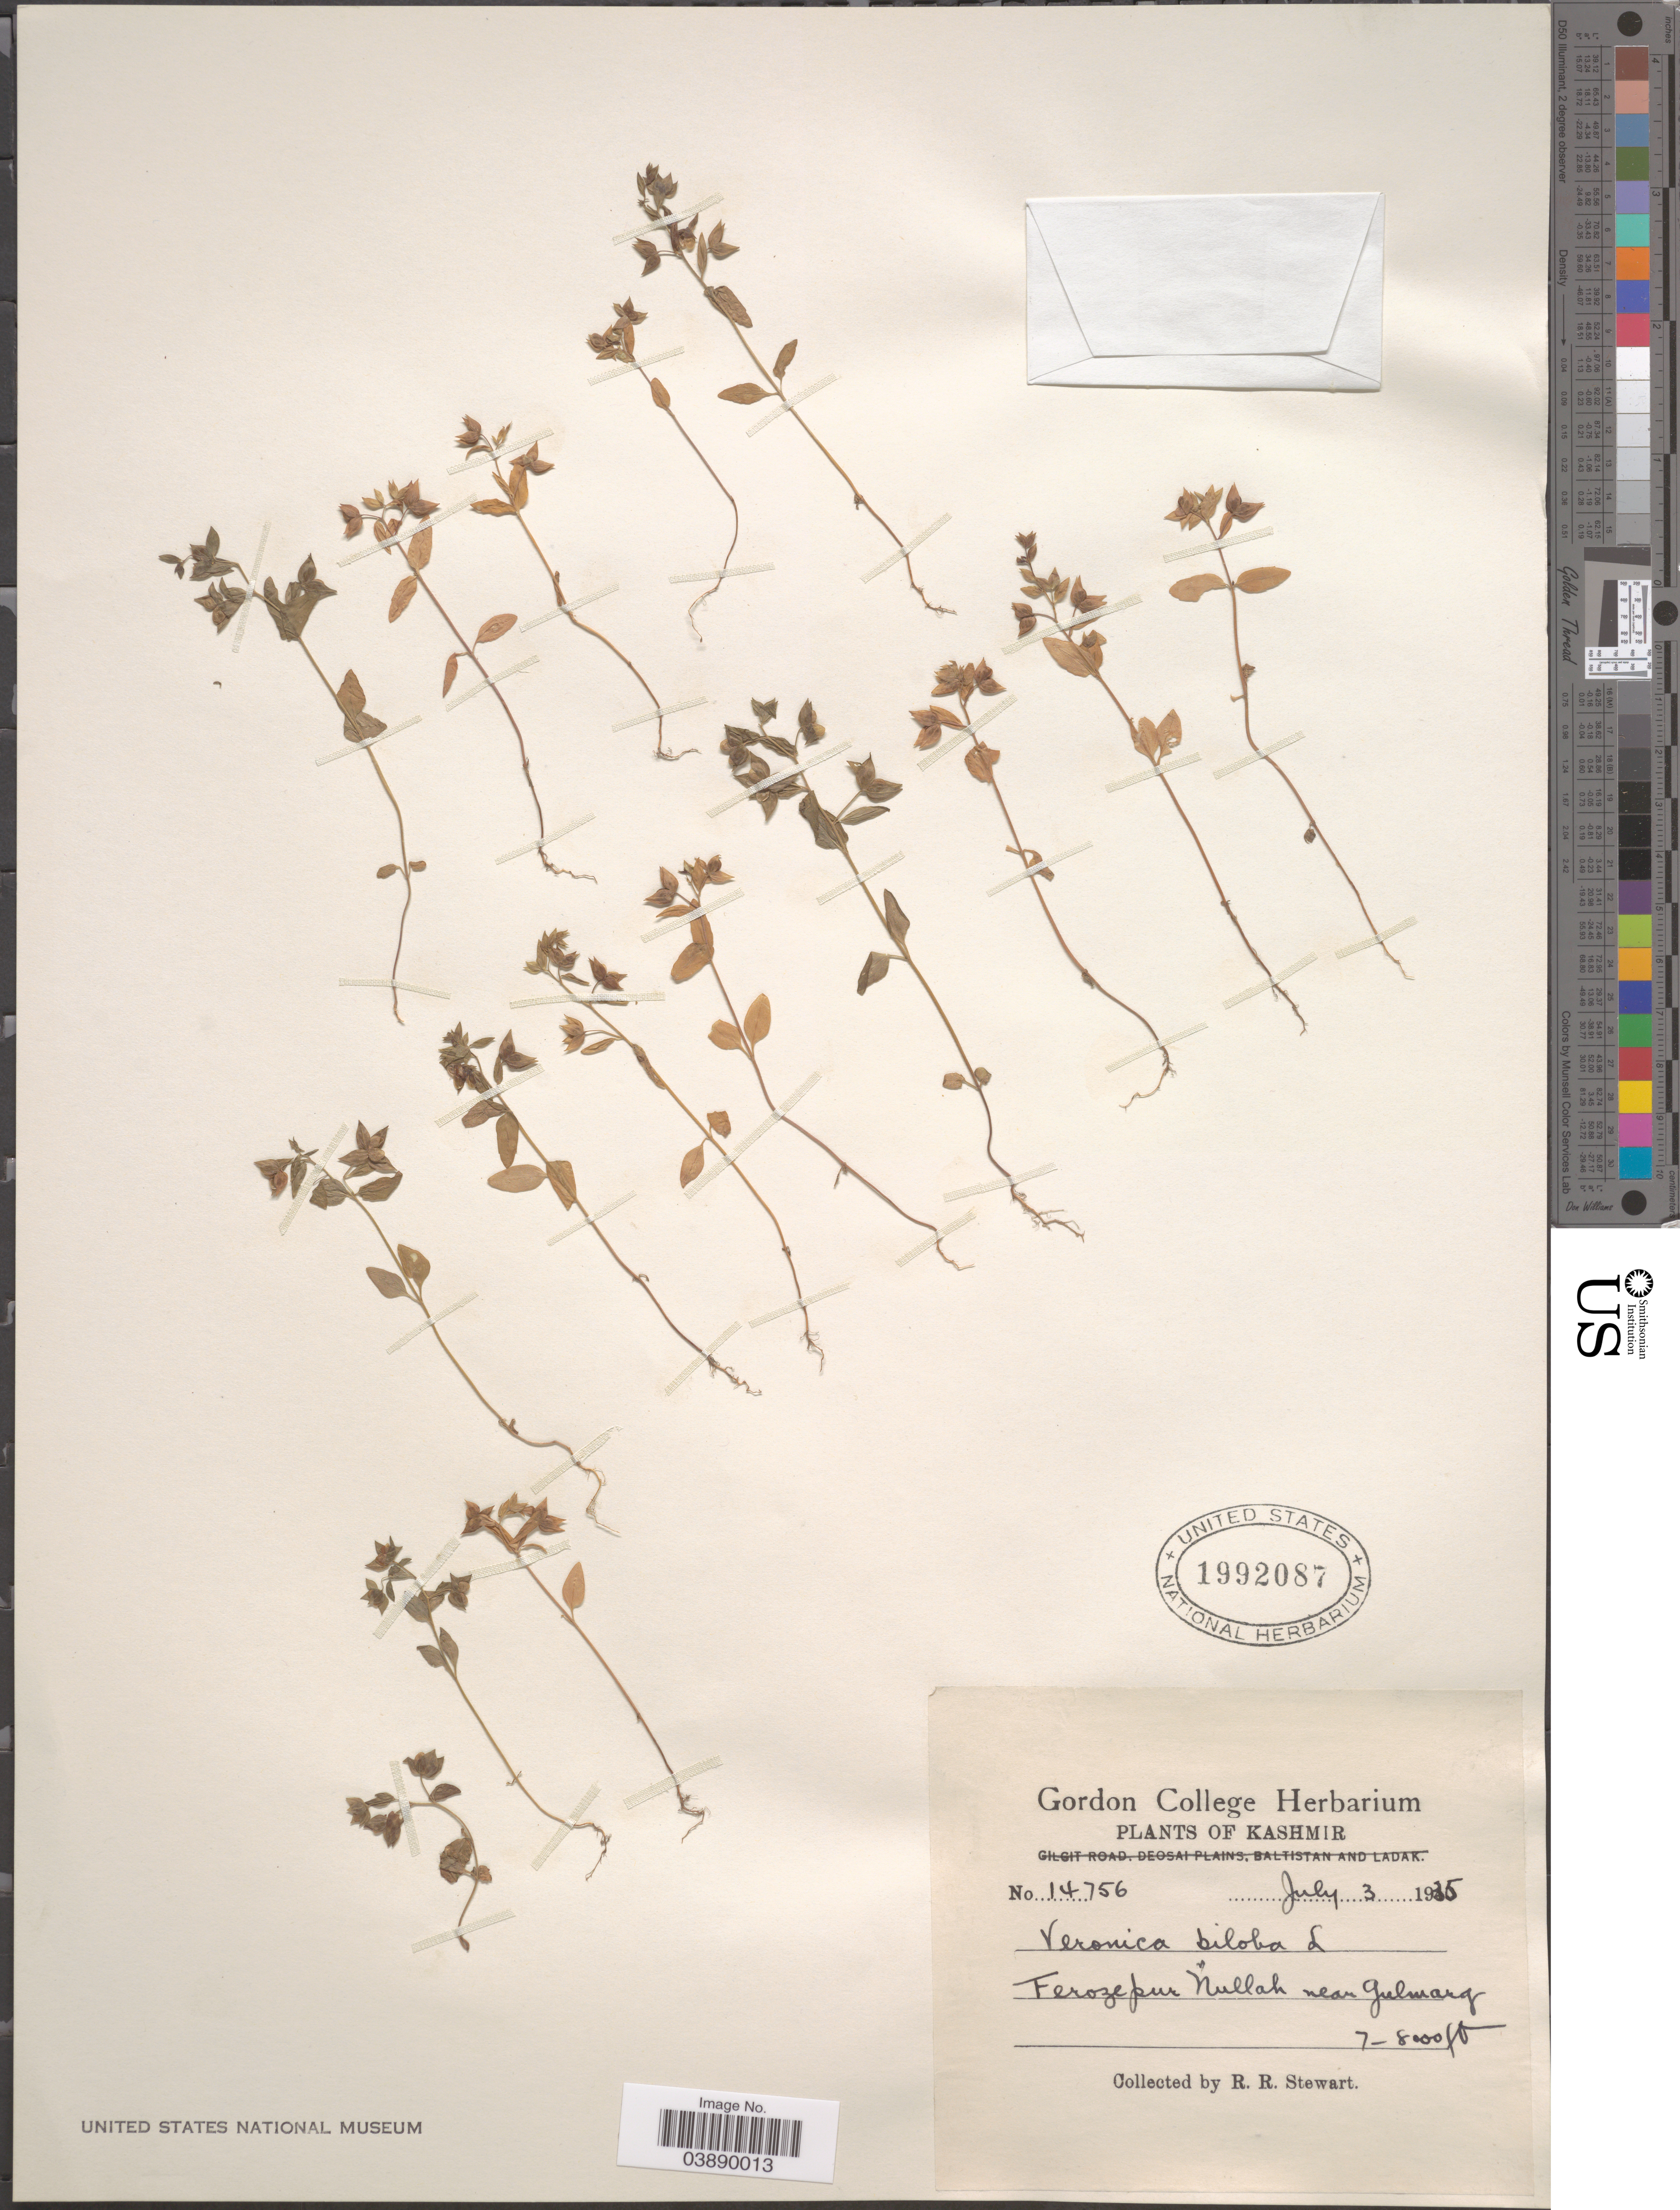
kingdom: Plantae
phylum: Tracheophyta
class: Magnoliopsida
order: Lamiales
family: Plantaginaceae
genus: Veronica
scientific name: Veronica biloba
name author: Schreb. ex L.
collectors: R. Stewart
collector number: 14756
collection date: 1935-07-03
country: India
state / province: Jammu and Kashmir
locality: Kashmir. Ferozepur Nullah near Gulmarg.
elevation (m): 2134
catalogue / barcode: US 1992087